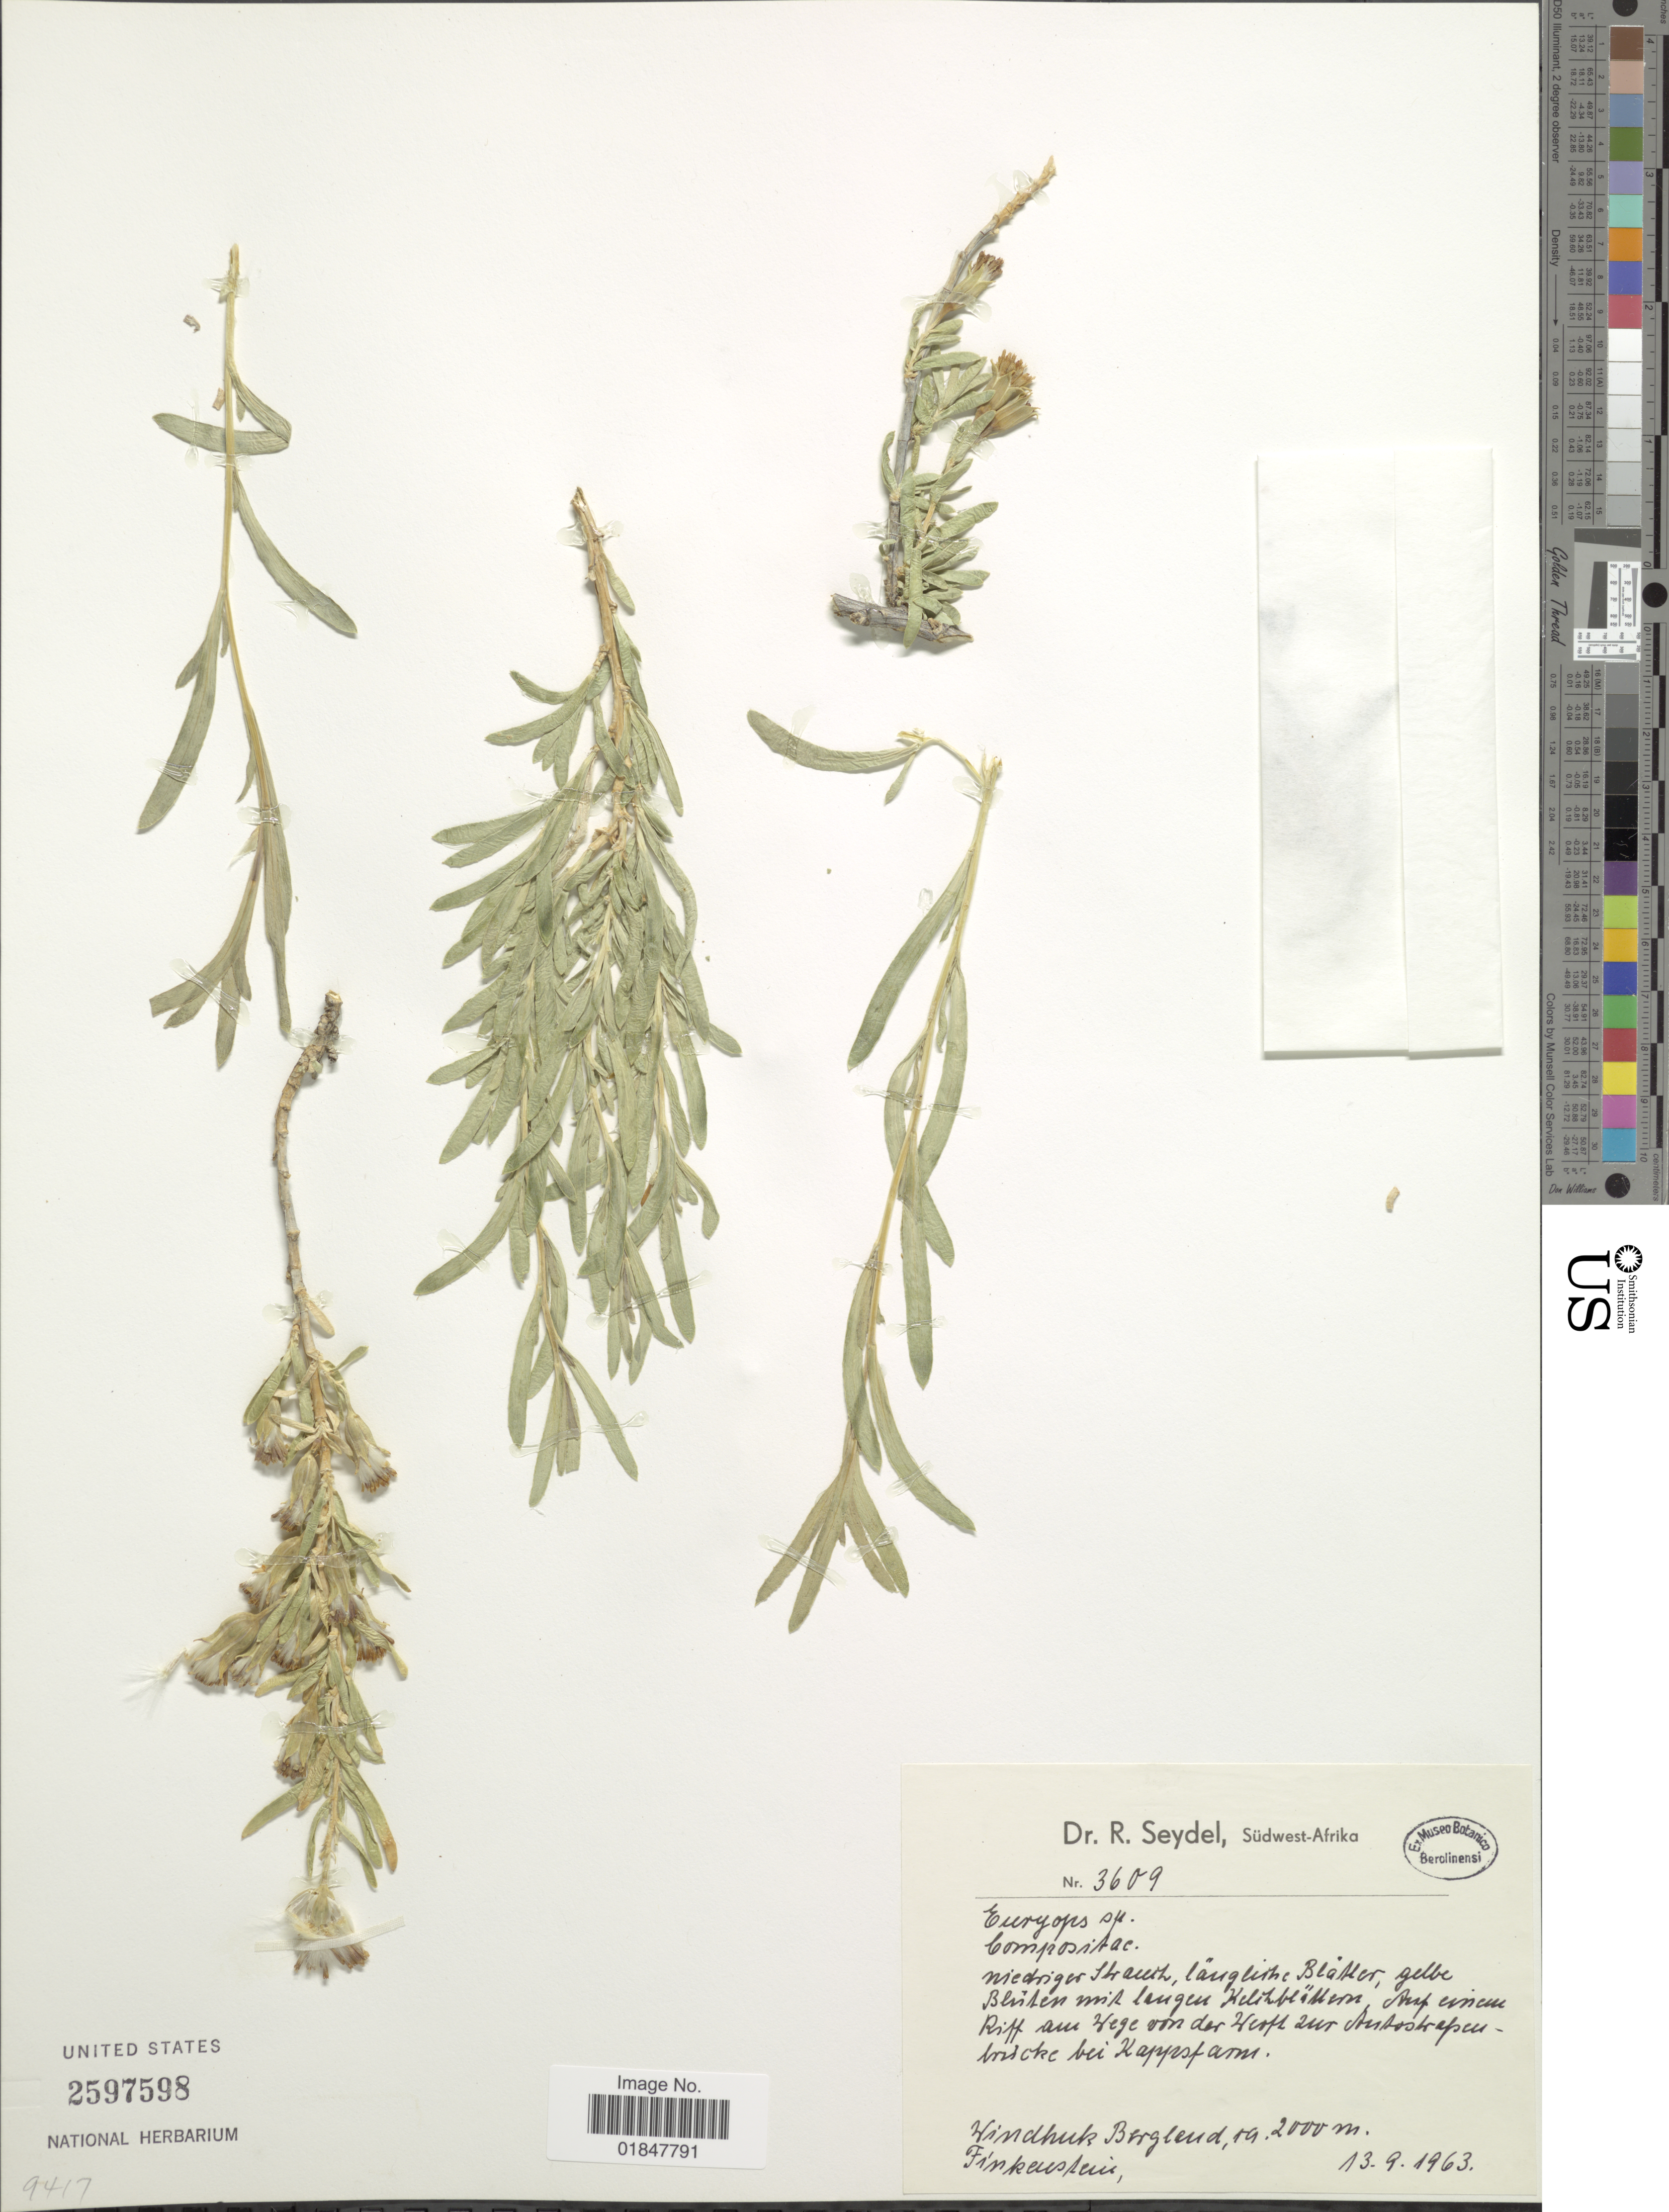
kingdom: Plantae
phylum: Tracheophyta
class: Magnoliopsida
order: Asterales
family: Asteraceae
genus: Euryops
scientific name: Euryops sp.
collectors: R. Seydel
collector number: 3609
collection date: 1963-09-13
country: Namibia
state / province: Khomas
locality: Windhuk [Windhoek], Bergland, Finkenstein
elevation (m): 2000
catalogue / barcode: US 2597598